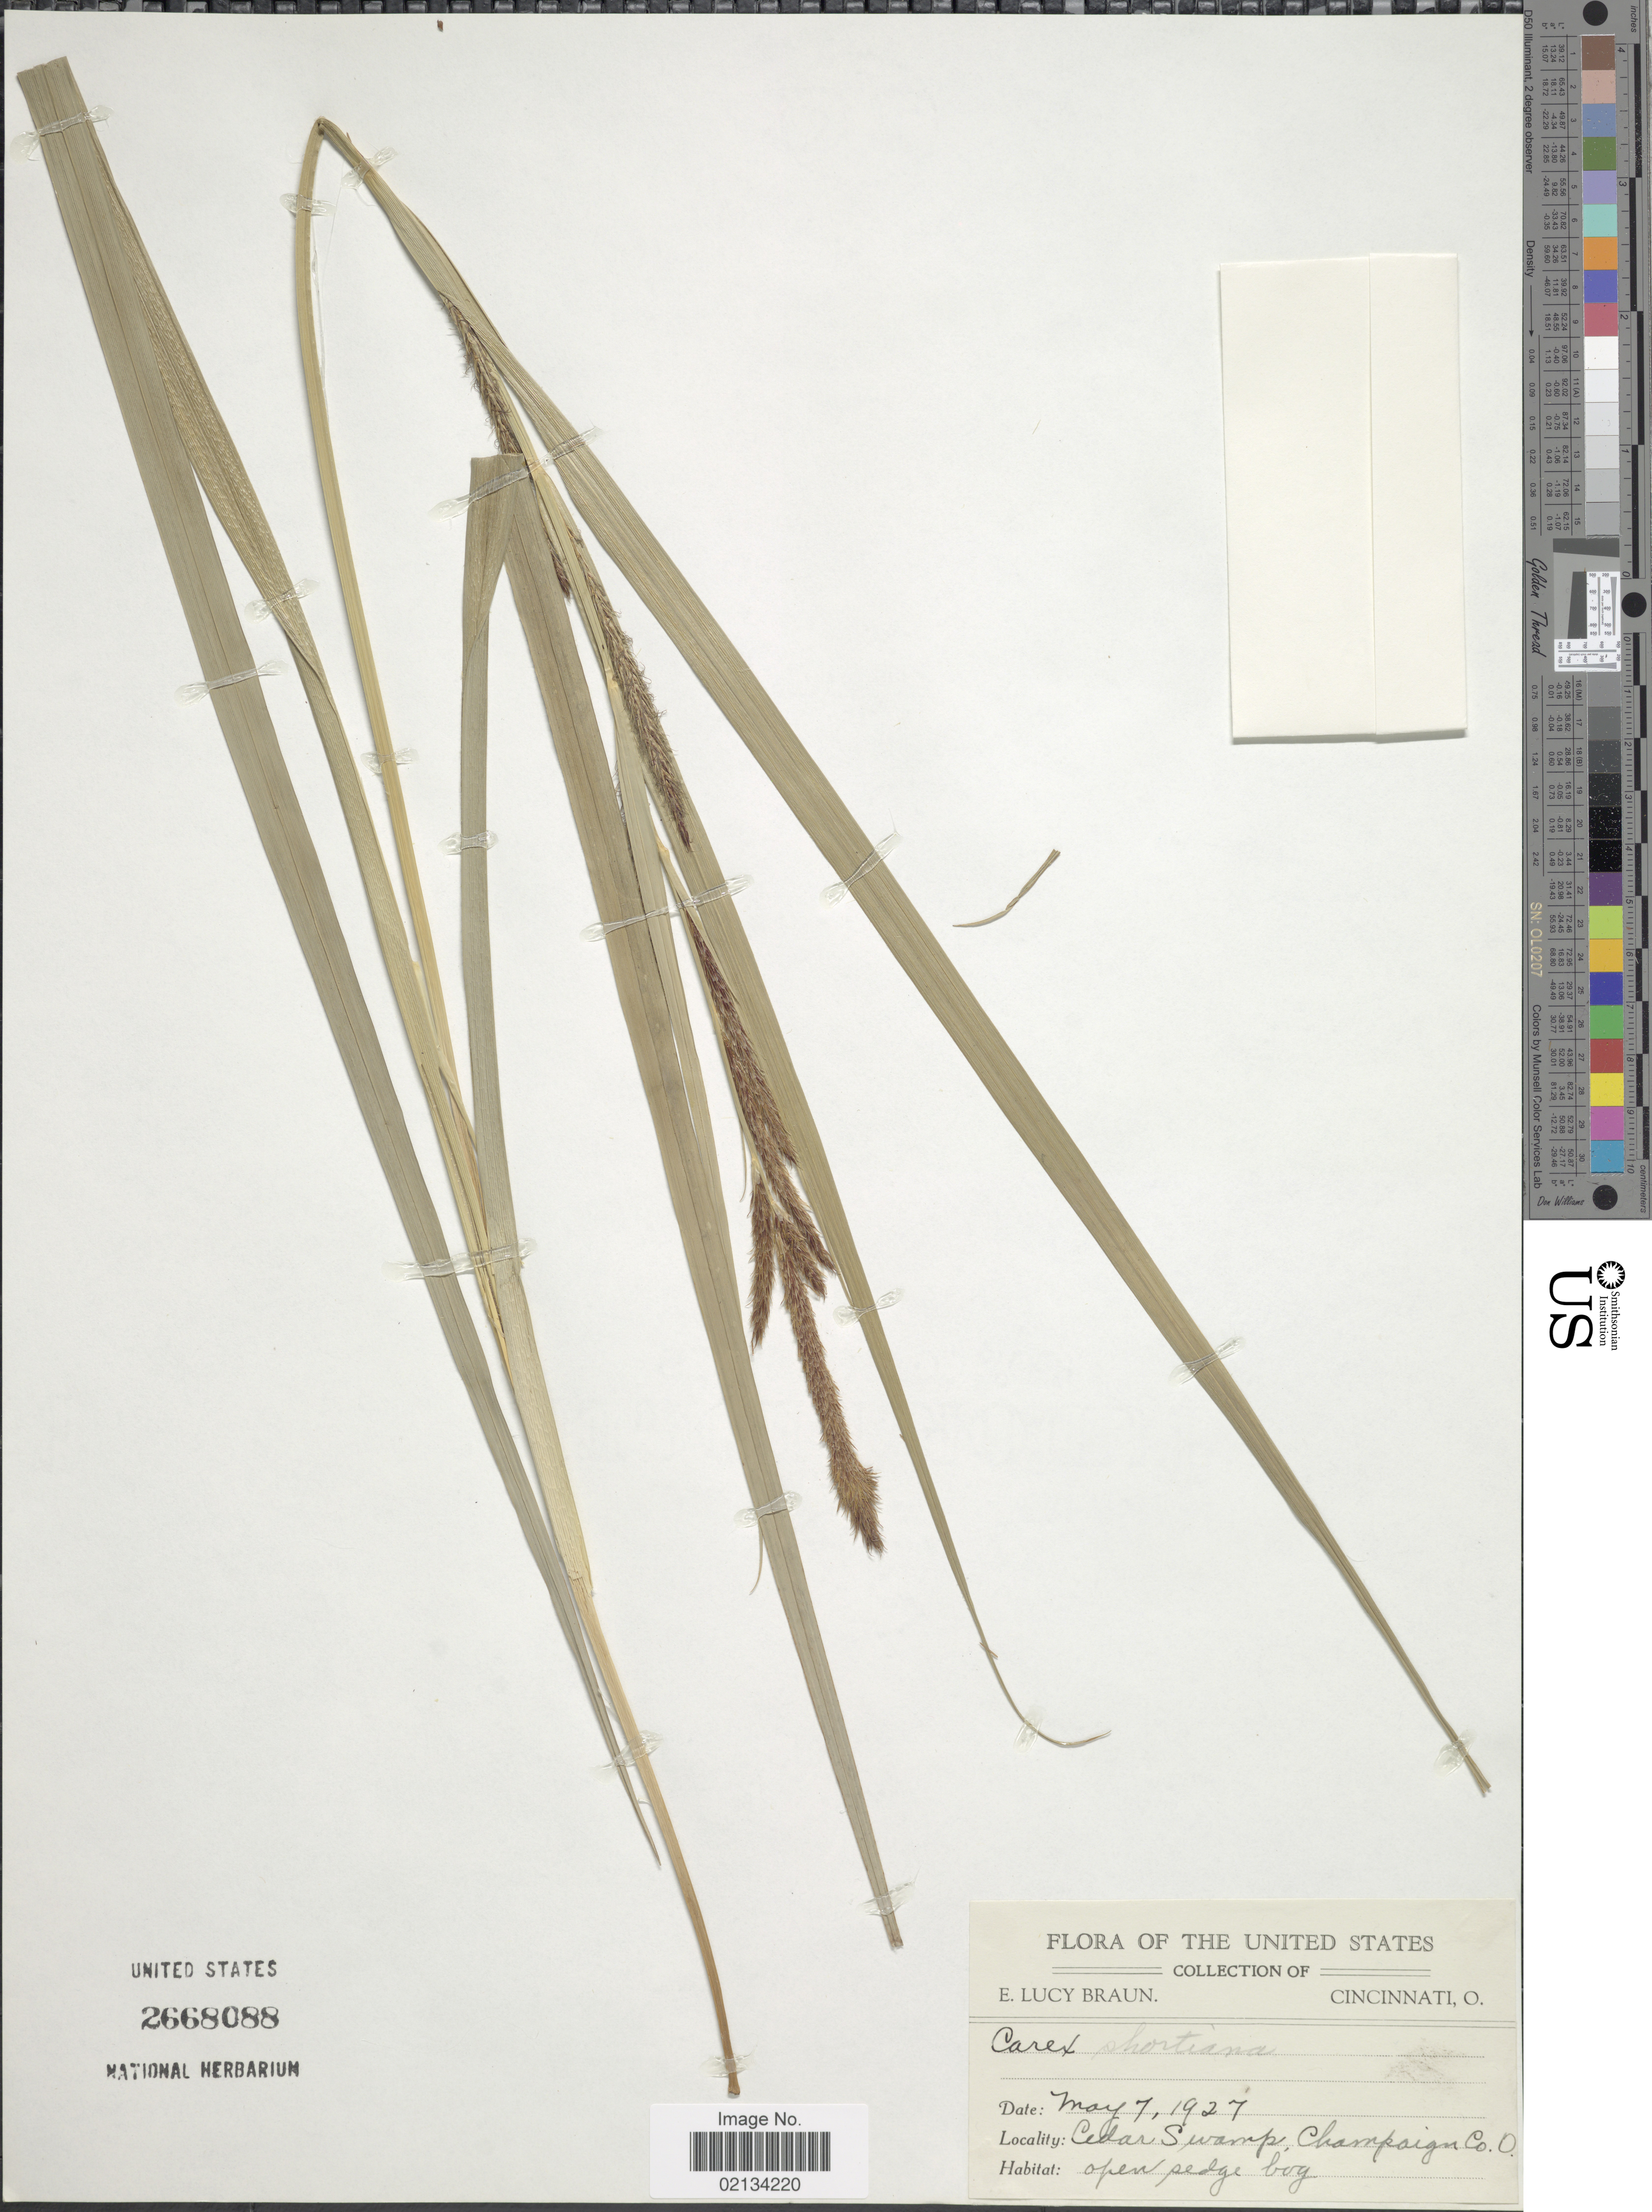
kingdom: Plantae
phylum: Tracheophyta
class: Liliopsida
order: Poales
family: Cyperaceae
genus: Carex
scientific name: Carex shortiana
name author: Dewey & Torr.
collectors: E. L. Braun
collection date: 1927-05-07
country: United States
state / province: Ohio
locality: Cedar Swamp, Champaign Co., open sedge bog.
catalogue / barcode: US 2668088